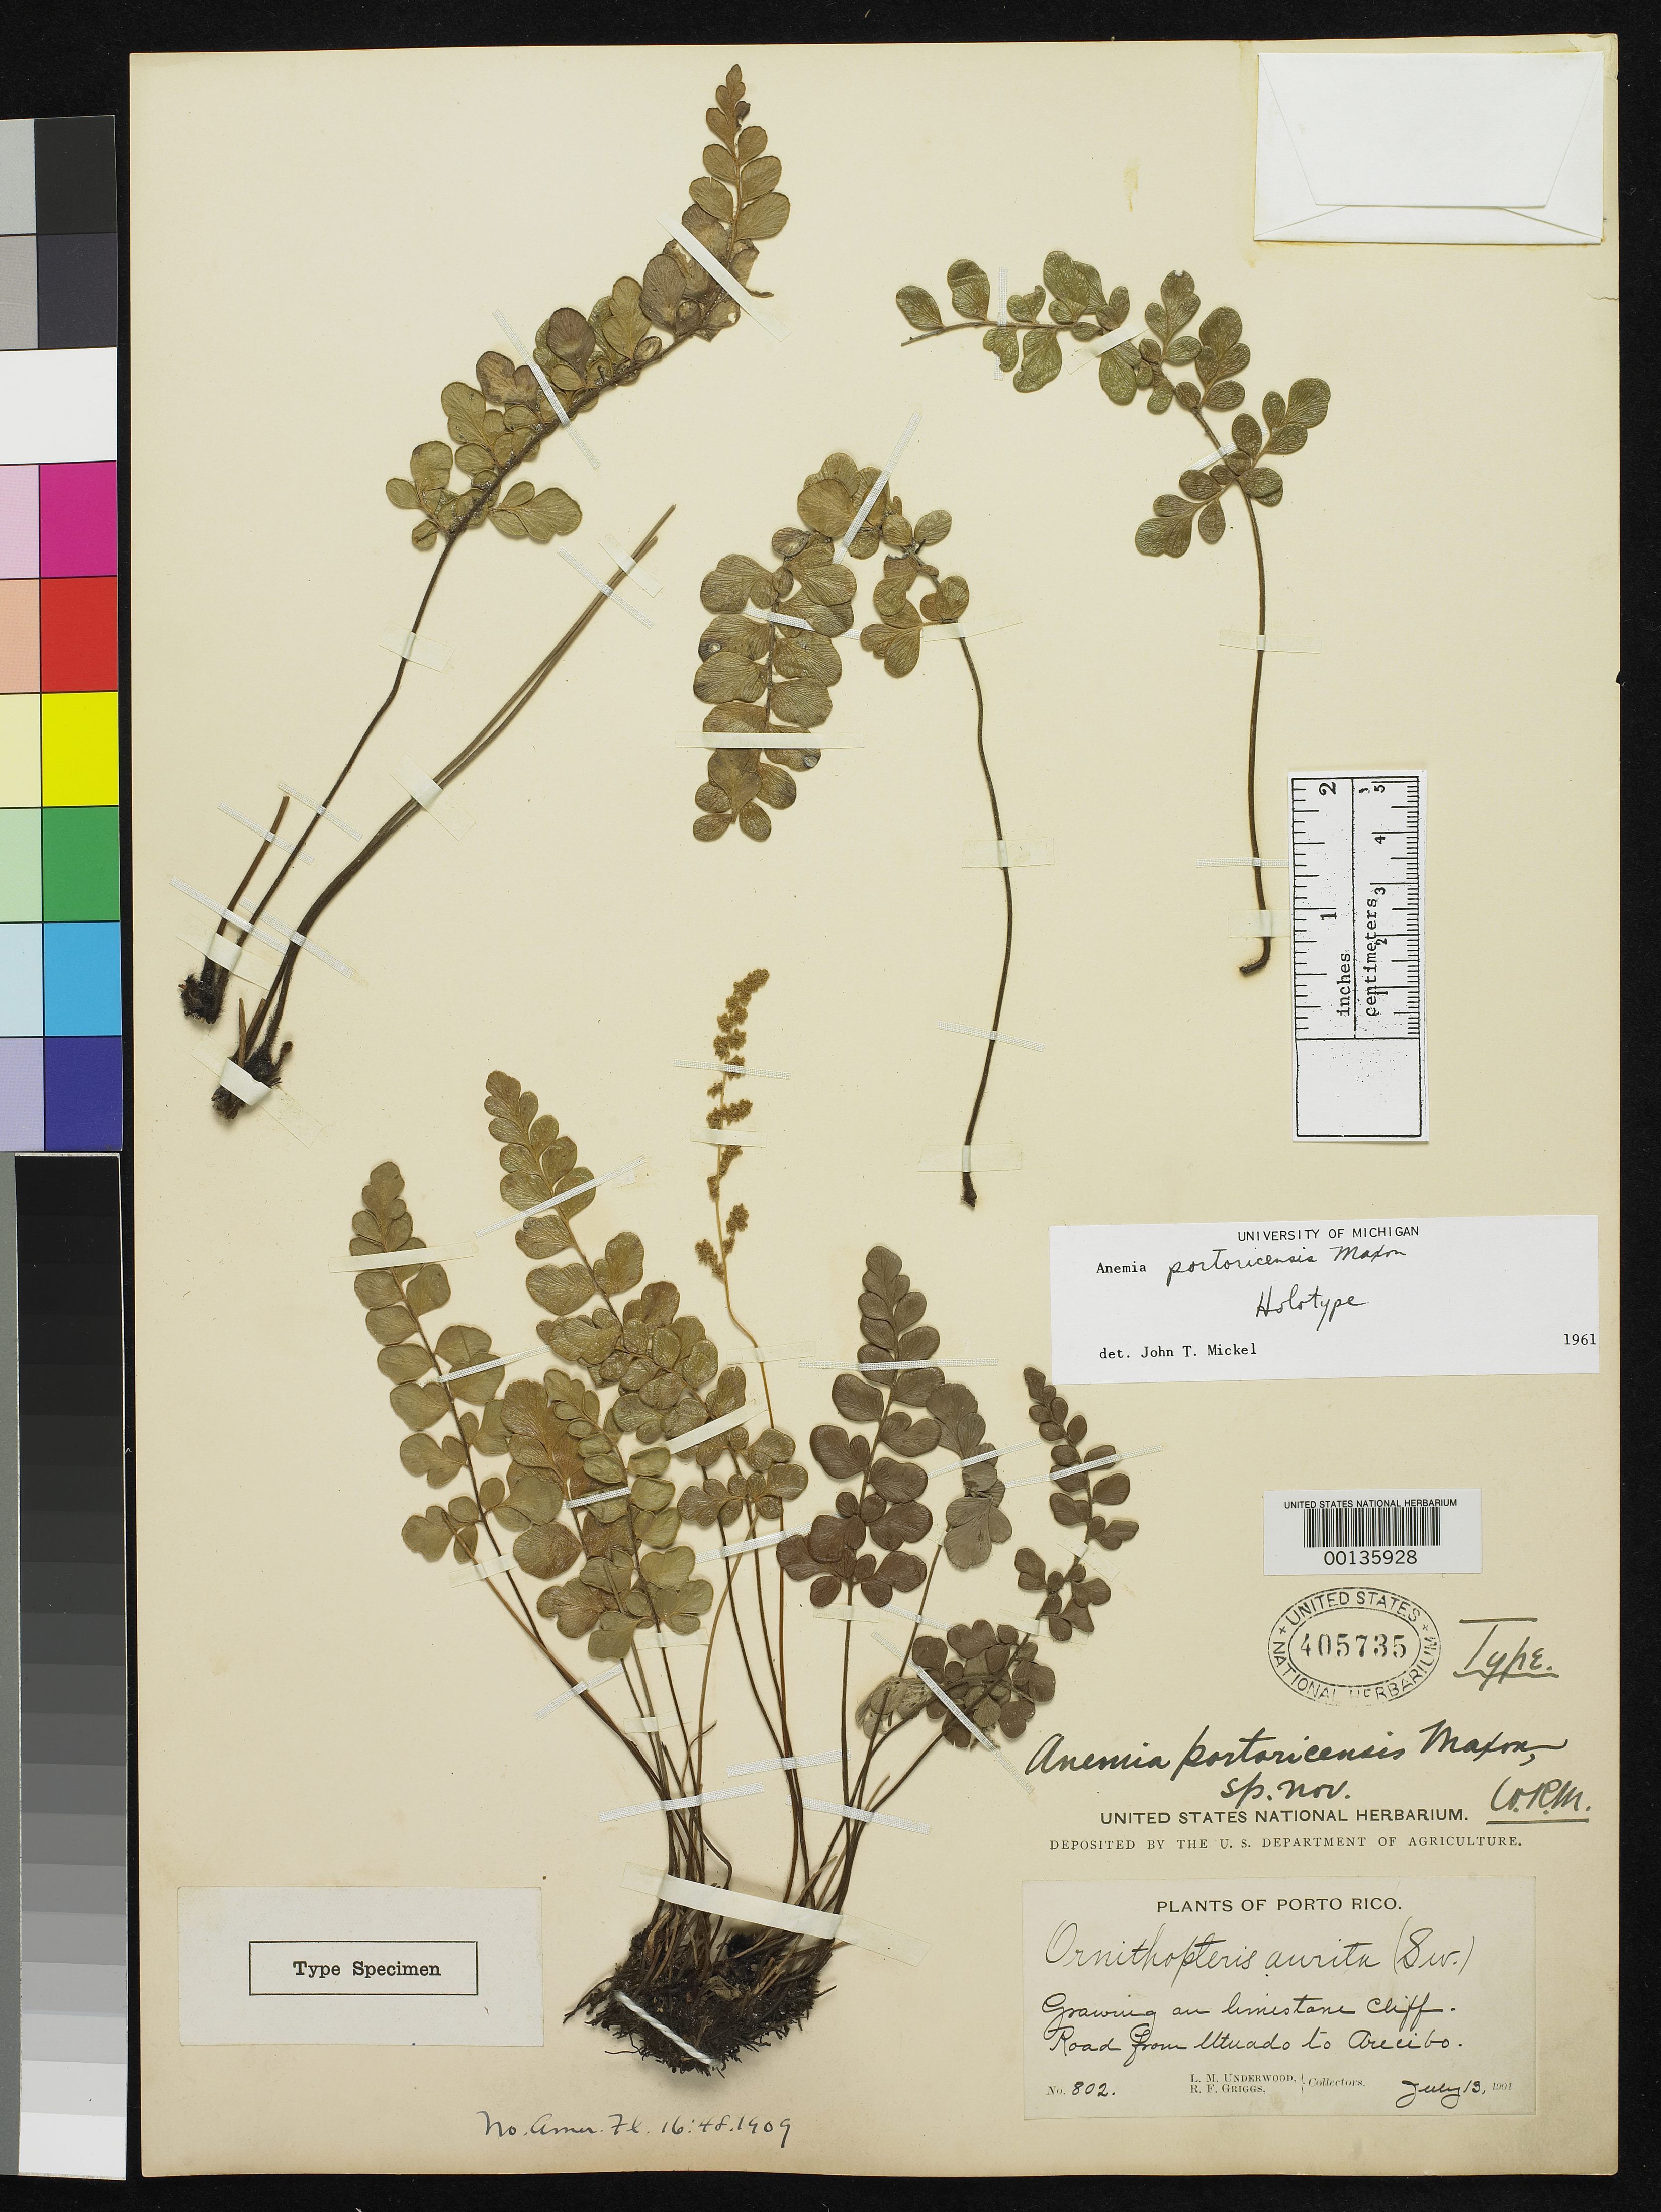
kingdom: Plantae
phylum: Tracheophyta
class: Polypodiopsida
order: Schizaeales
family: Anemiaceae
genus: Anemia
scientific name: Anemia portoricensis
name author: Maxon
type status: Holotype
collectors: L. M. Underwood & R. F. Griggs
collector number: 802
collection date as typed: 13 Jul 1903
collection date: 1903-07-13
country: Puerto Rico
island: Greater Antilles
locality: Road from Utuado to Arecibo.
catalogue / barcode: US 405735